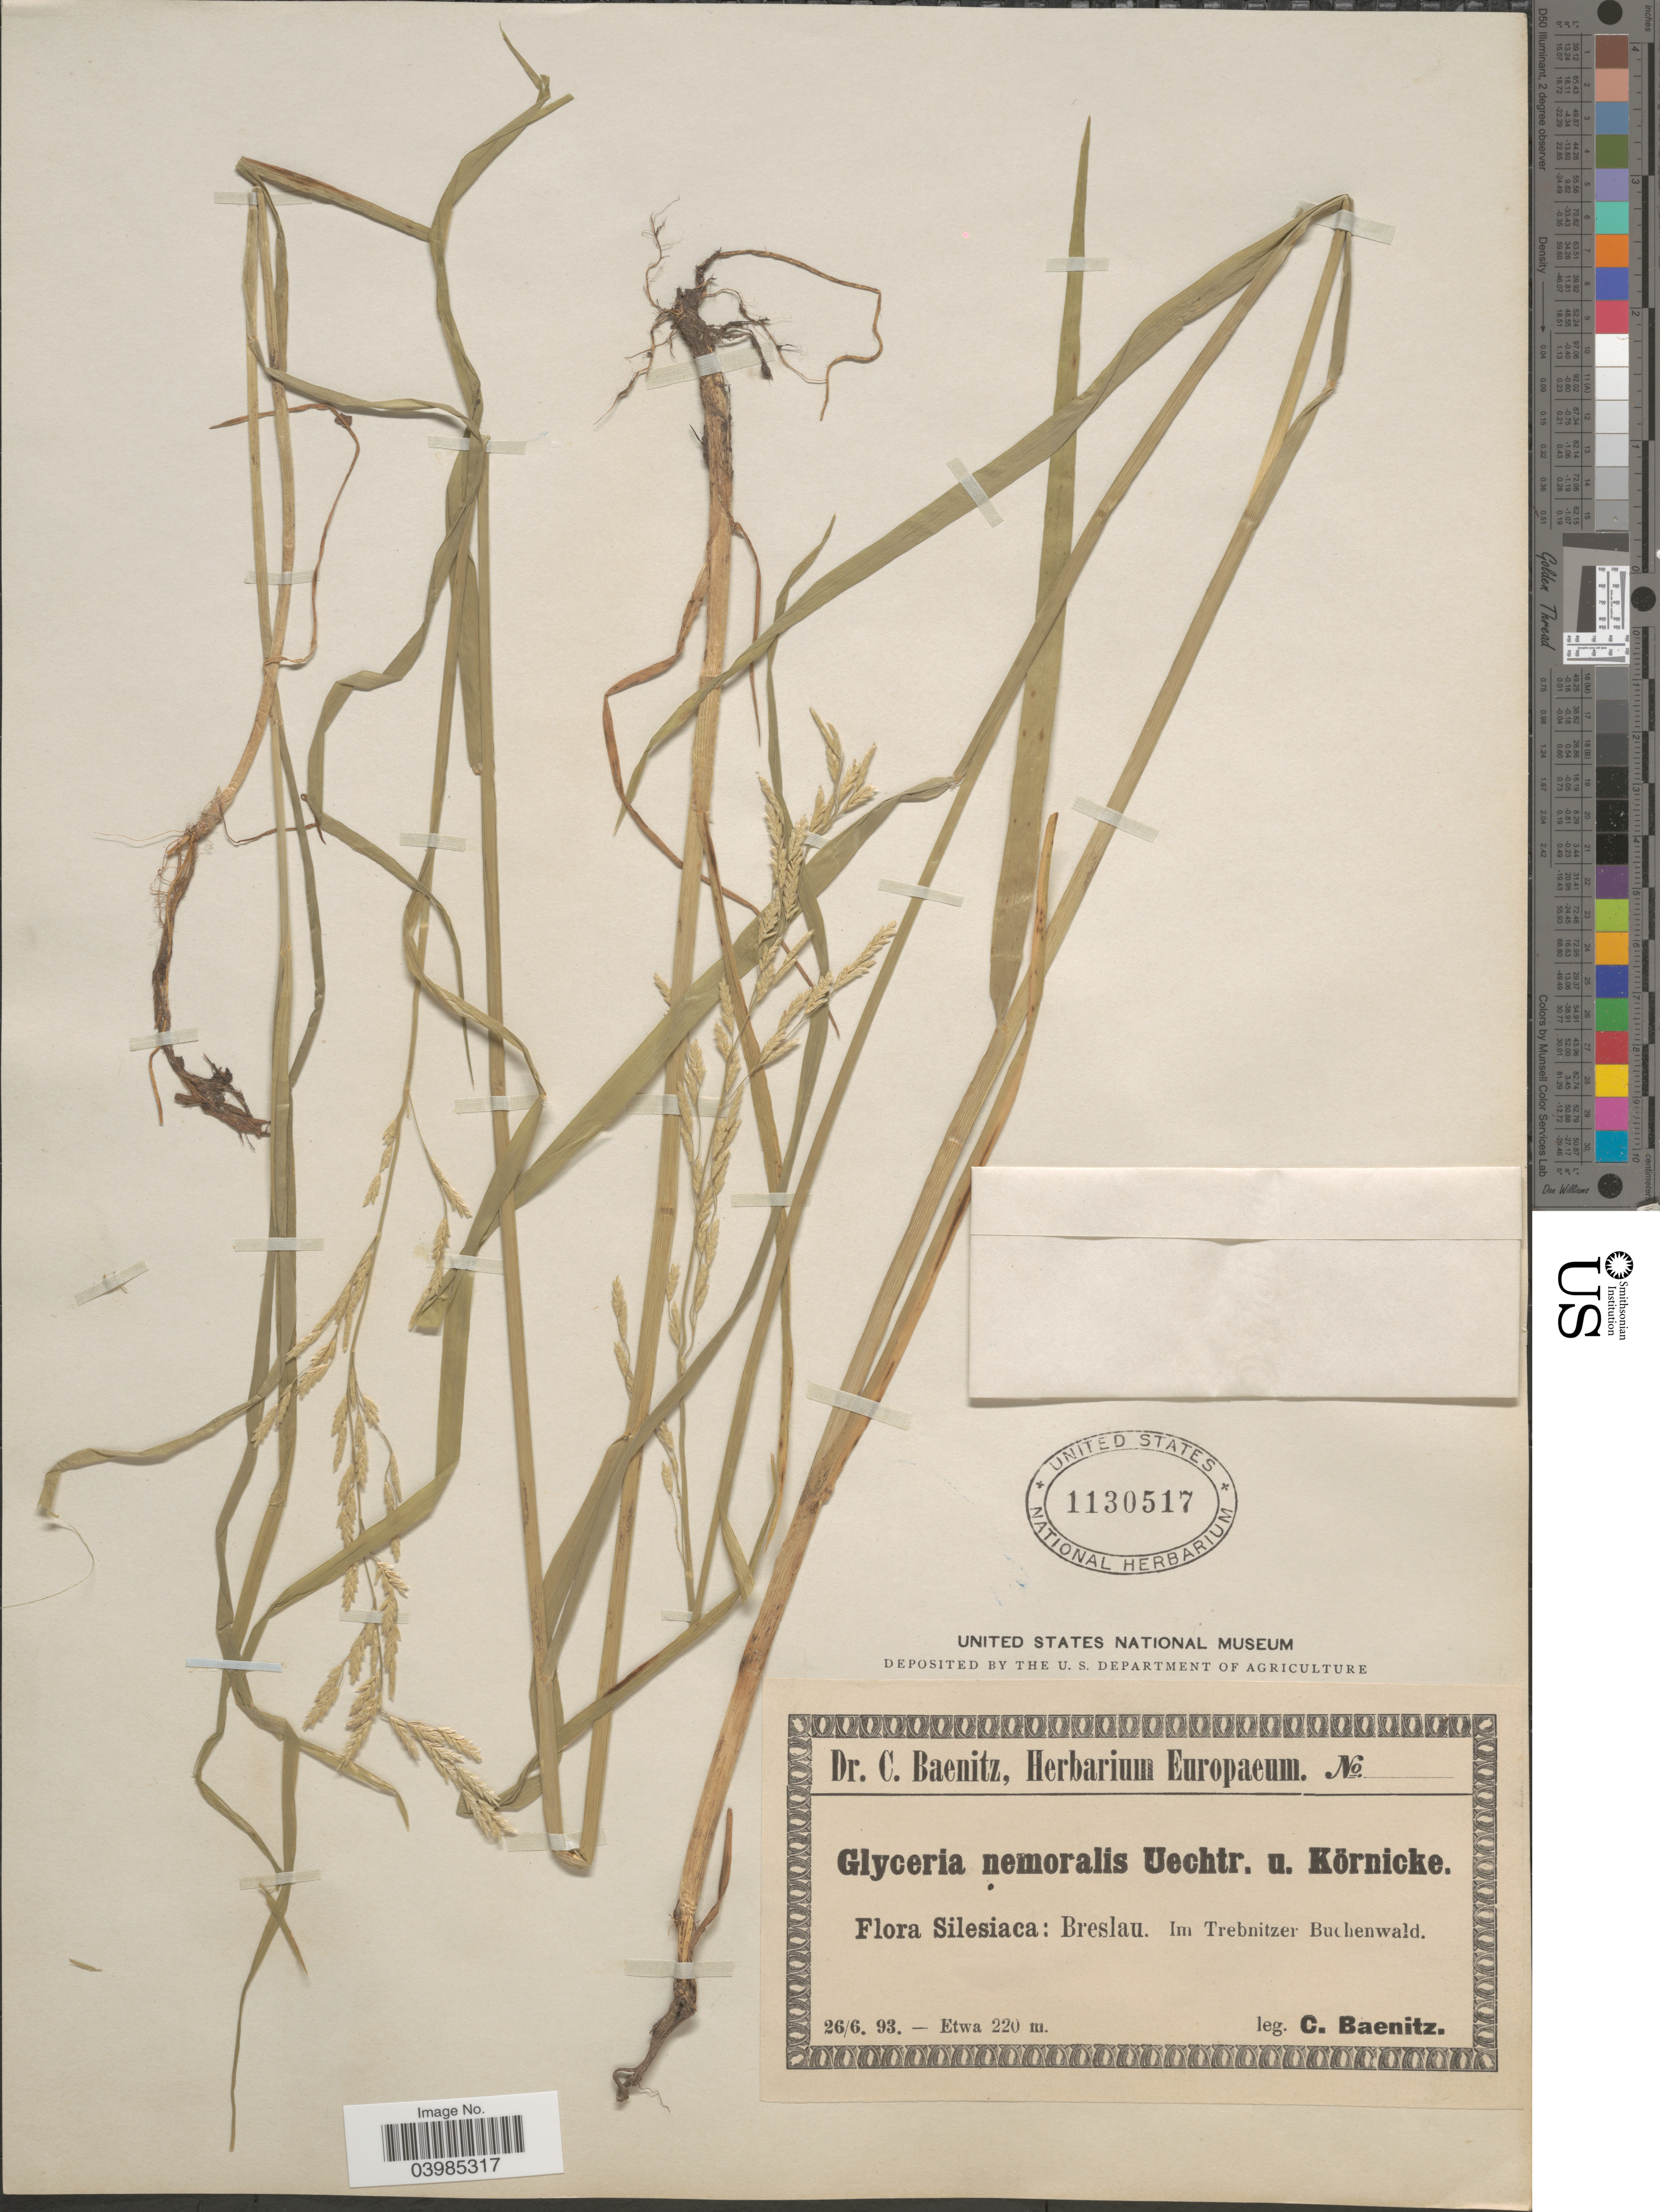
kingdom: Plantae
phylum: Tracheophyta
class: Liliopsida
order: Poales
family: Poaceae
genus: Glyceria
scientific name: Glyceria nemoralis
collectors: C. G. Baenitz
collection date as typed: Transcribed d/m/y: 26/6/93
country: Poland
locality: Silesiaca: Breslau. Im Trebnitzer Buchenwald.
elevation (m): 220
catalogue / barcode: US 1130517